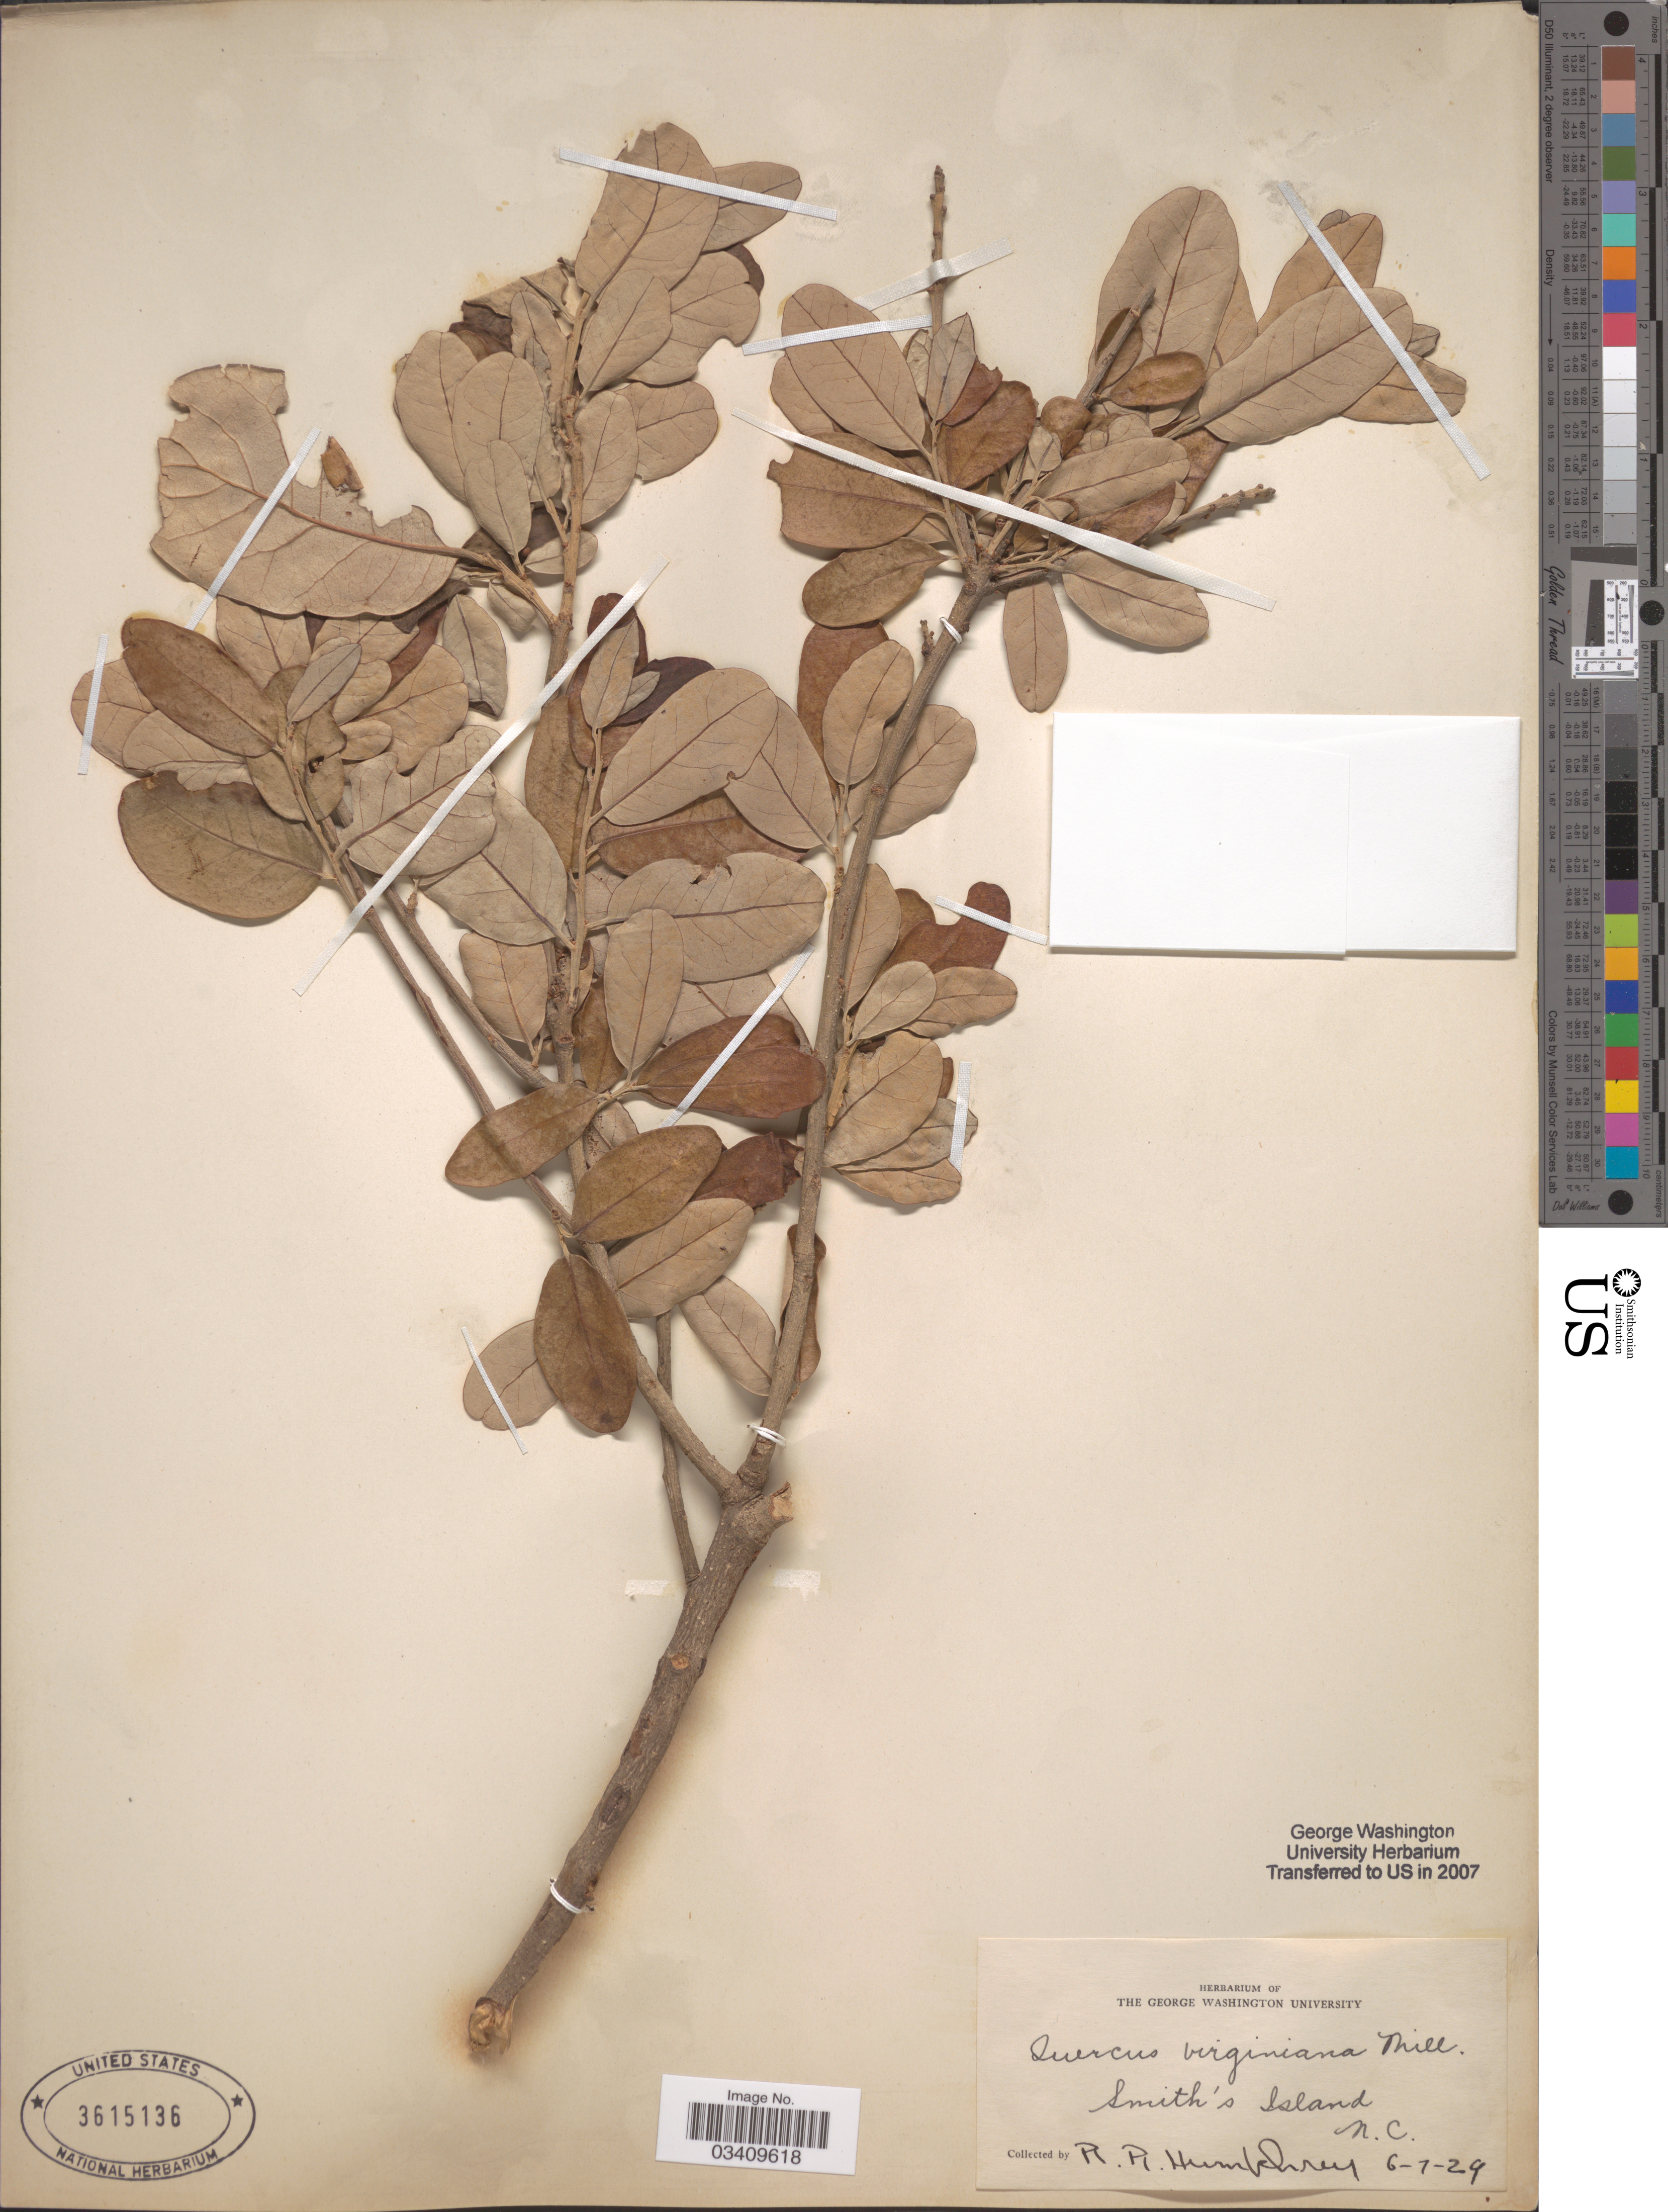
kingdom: Plantae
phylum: Tracheophyta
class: Magnoliopsida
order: Fagales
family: Fagaceae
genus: Quercus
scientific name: Quercus virginiana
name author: Mill.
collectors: R. Humphrey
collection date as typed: Transcribed d/m/y: 7/6/29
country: United States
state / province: North Carolina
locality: Smith's Island.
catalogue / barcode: US 3615136